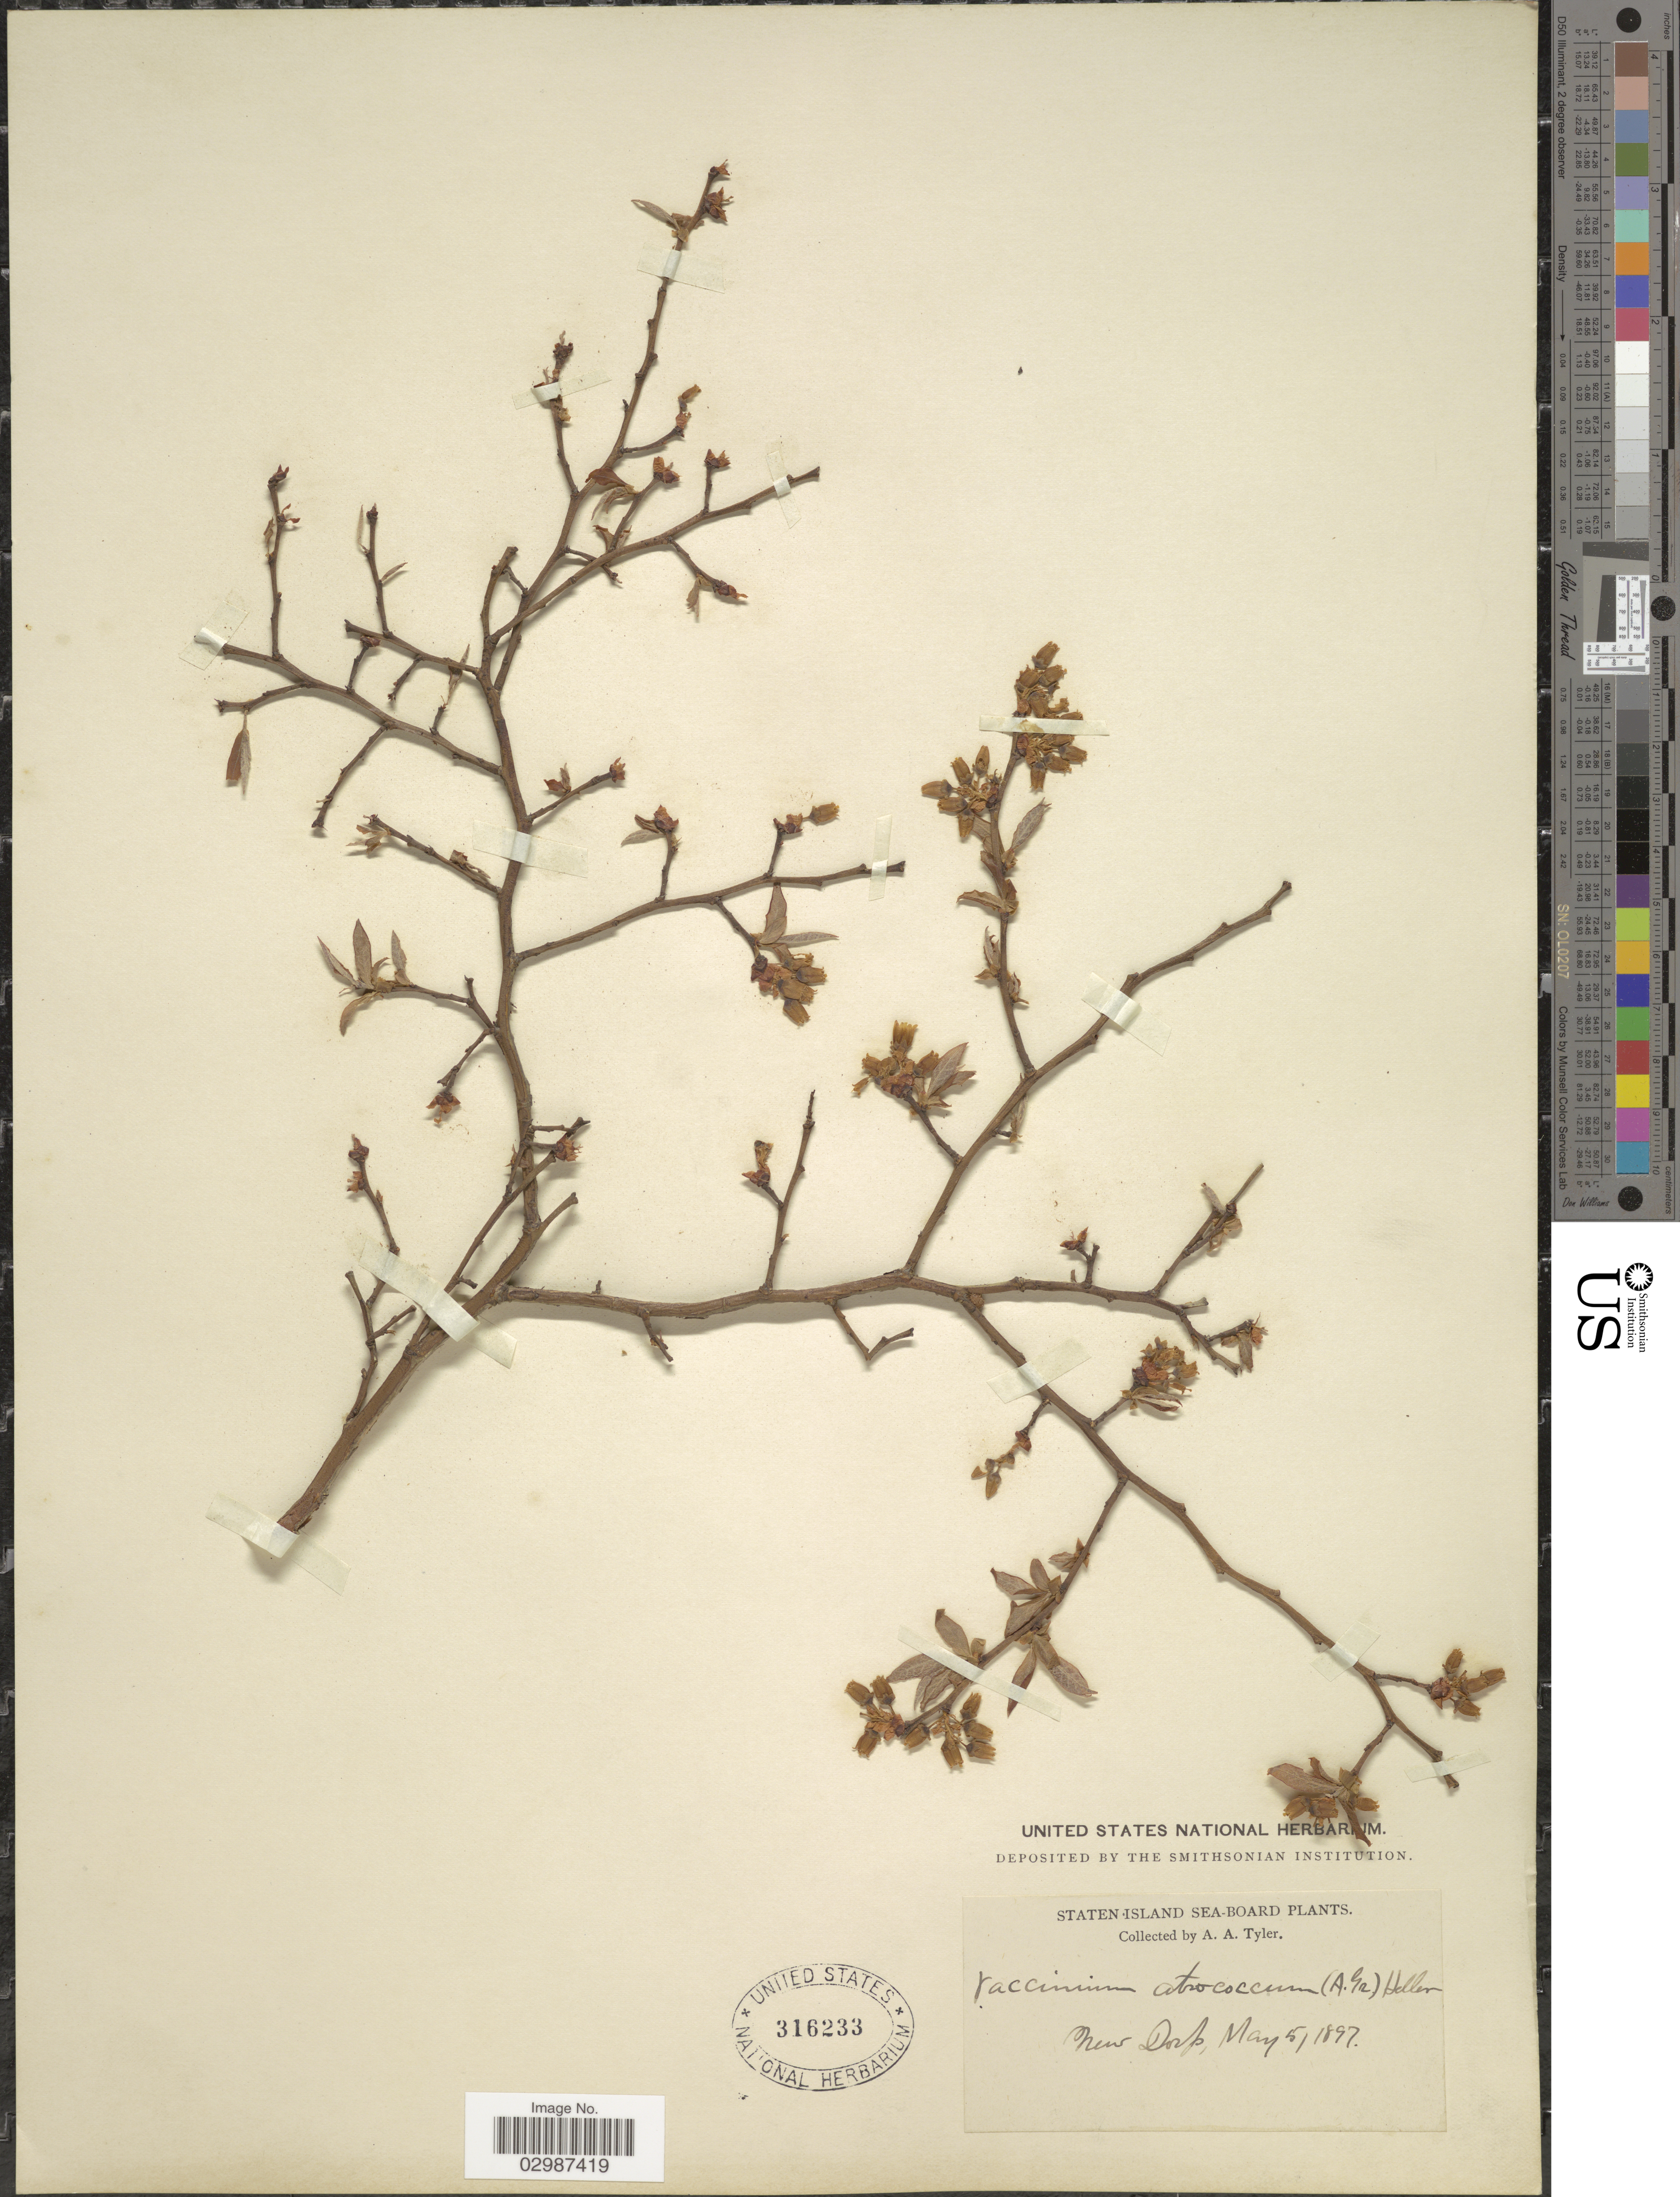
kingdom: Plantae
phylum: Tracheophyta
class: Magnoliopsida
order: Ericales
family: Ericaceae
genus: Vaccinium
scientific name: Vaccinium atrococcum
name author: (A. Gray) A. Heller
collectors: A. Tyler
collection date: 1897-05-05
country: United States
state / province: New York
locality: Staten Island Sea-Board. New Dorp.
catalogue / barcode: US 316233